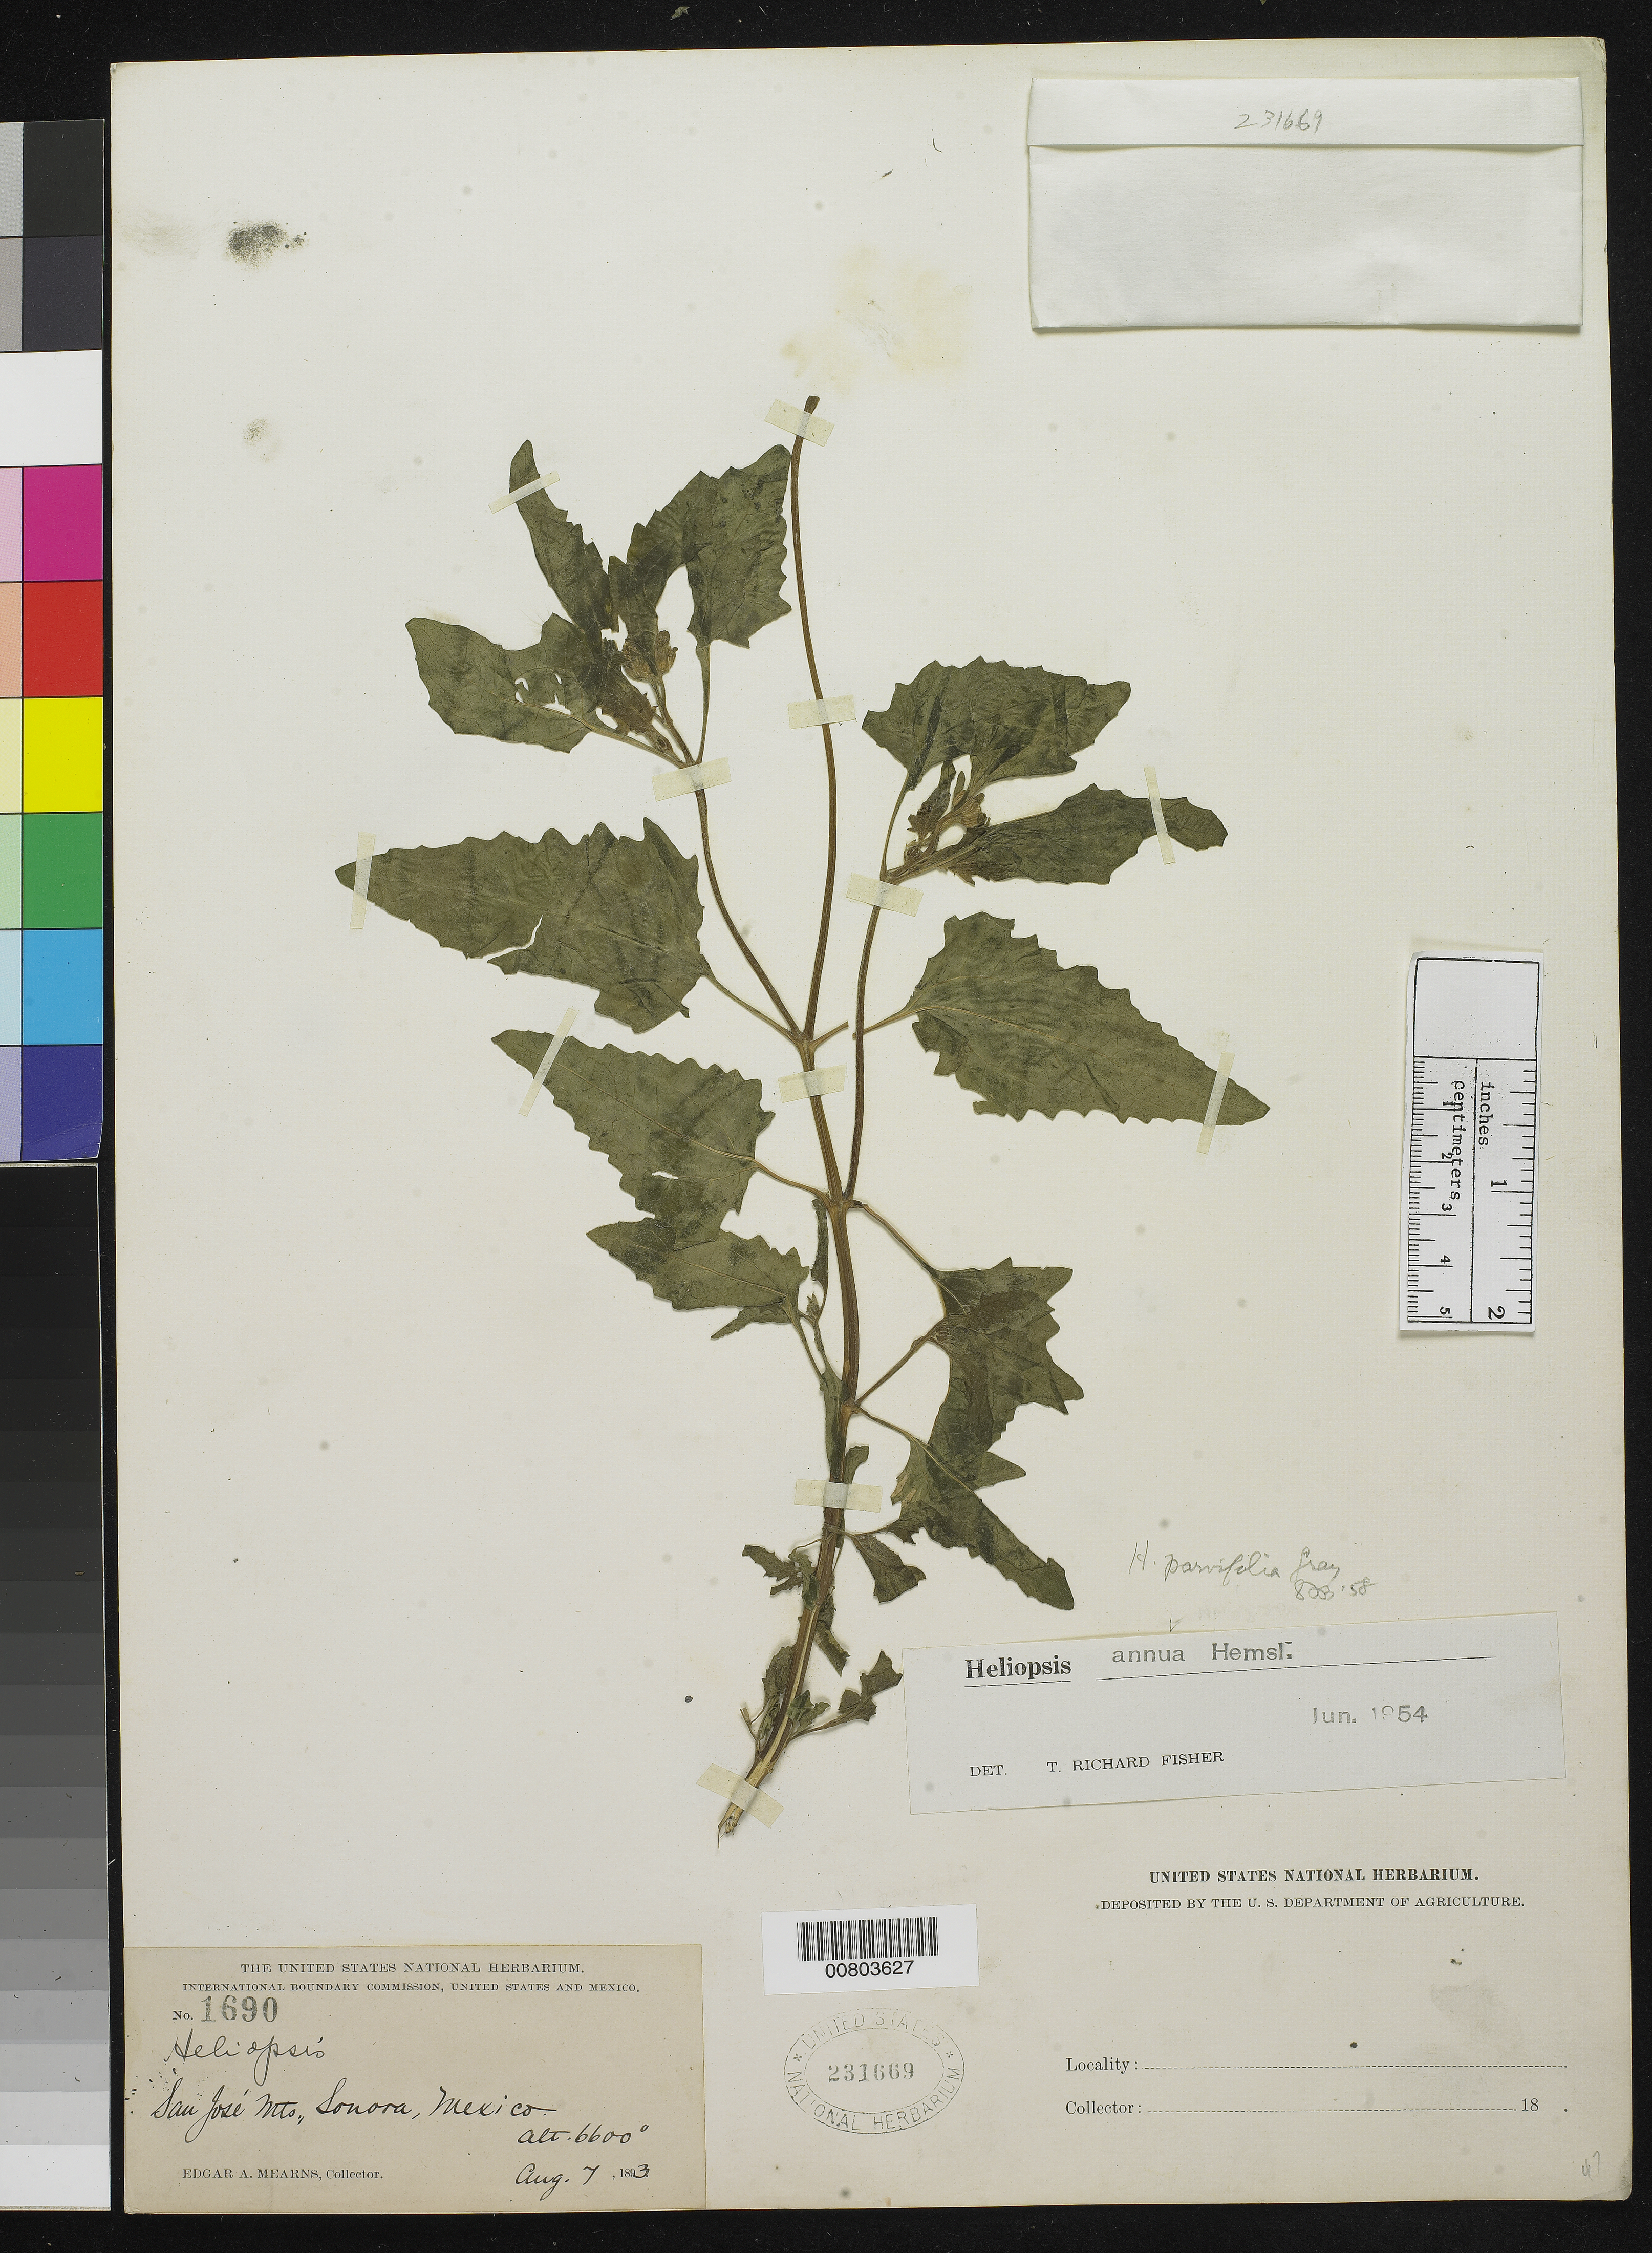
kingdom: Plantae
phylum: Tracheophyta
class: Magnoliopsida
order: Asterales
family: Asteraceae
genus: Heliopsis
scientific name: Heliopsis parvifolia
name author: A. Gray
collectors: E. A. Mearns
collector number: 1690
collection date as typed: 07 Aug 1893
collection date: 1893-08-07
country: Mexico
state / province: Sonora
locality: San Jose Mts., Sonora.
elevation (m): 2012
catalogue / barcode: US 231669